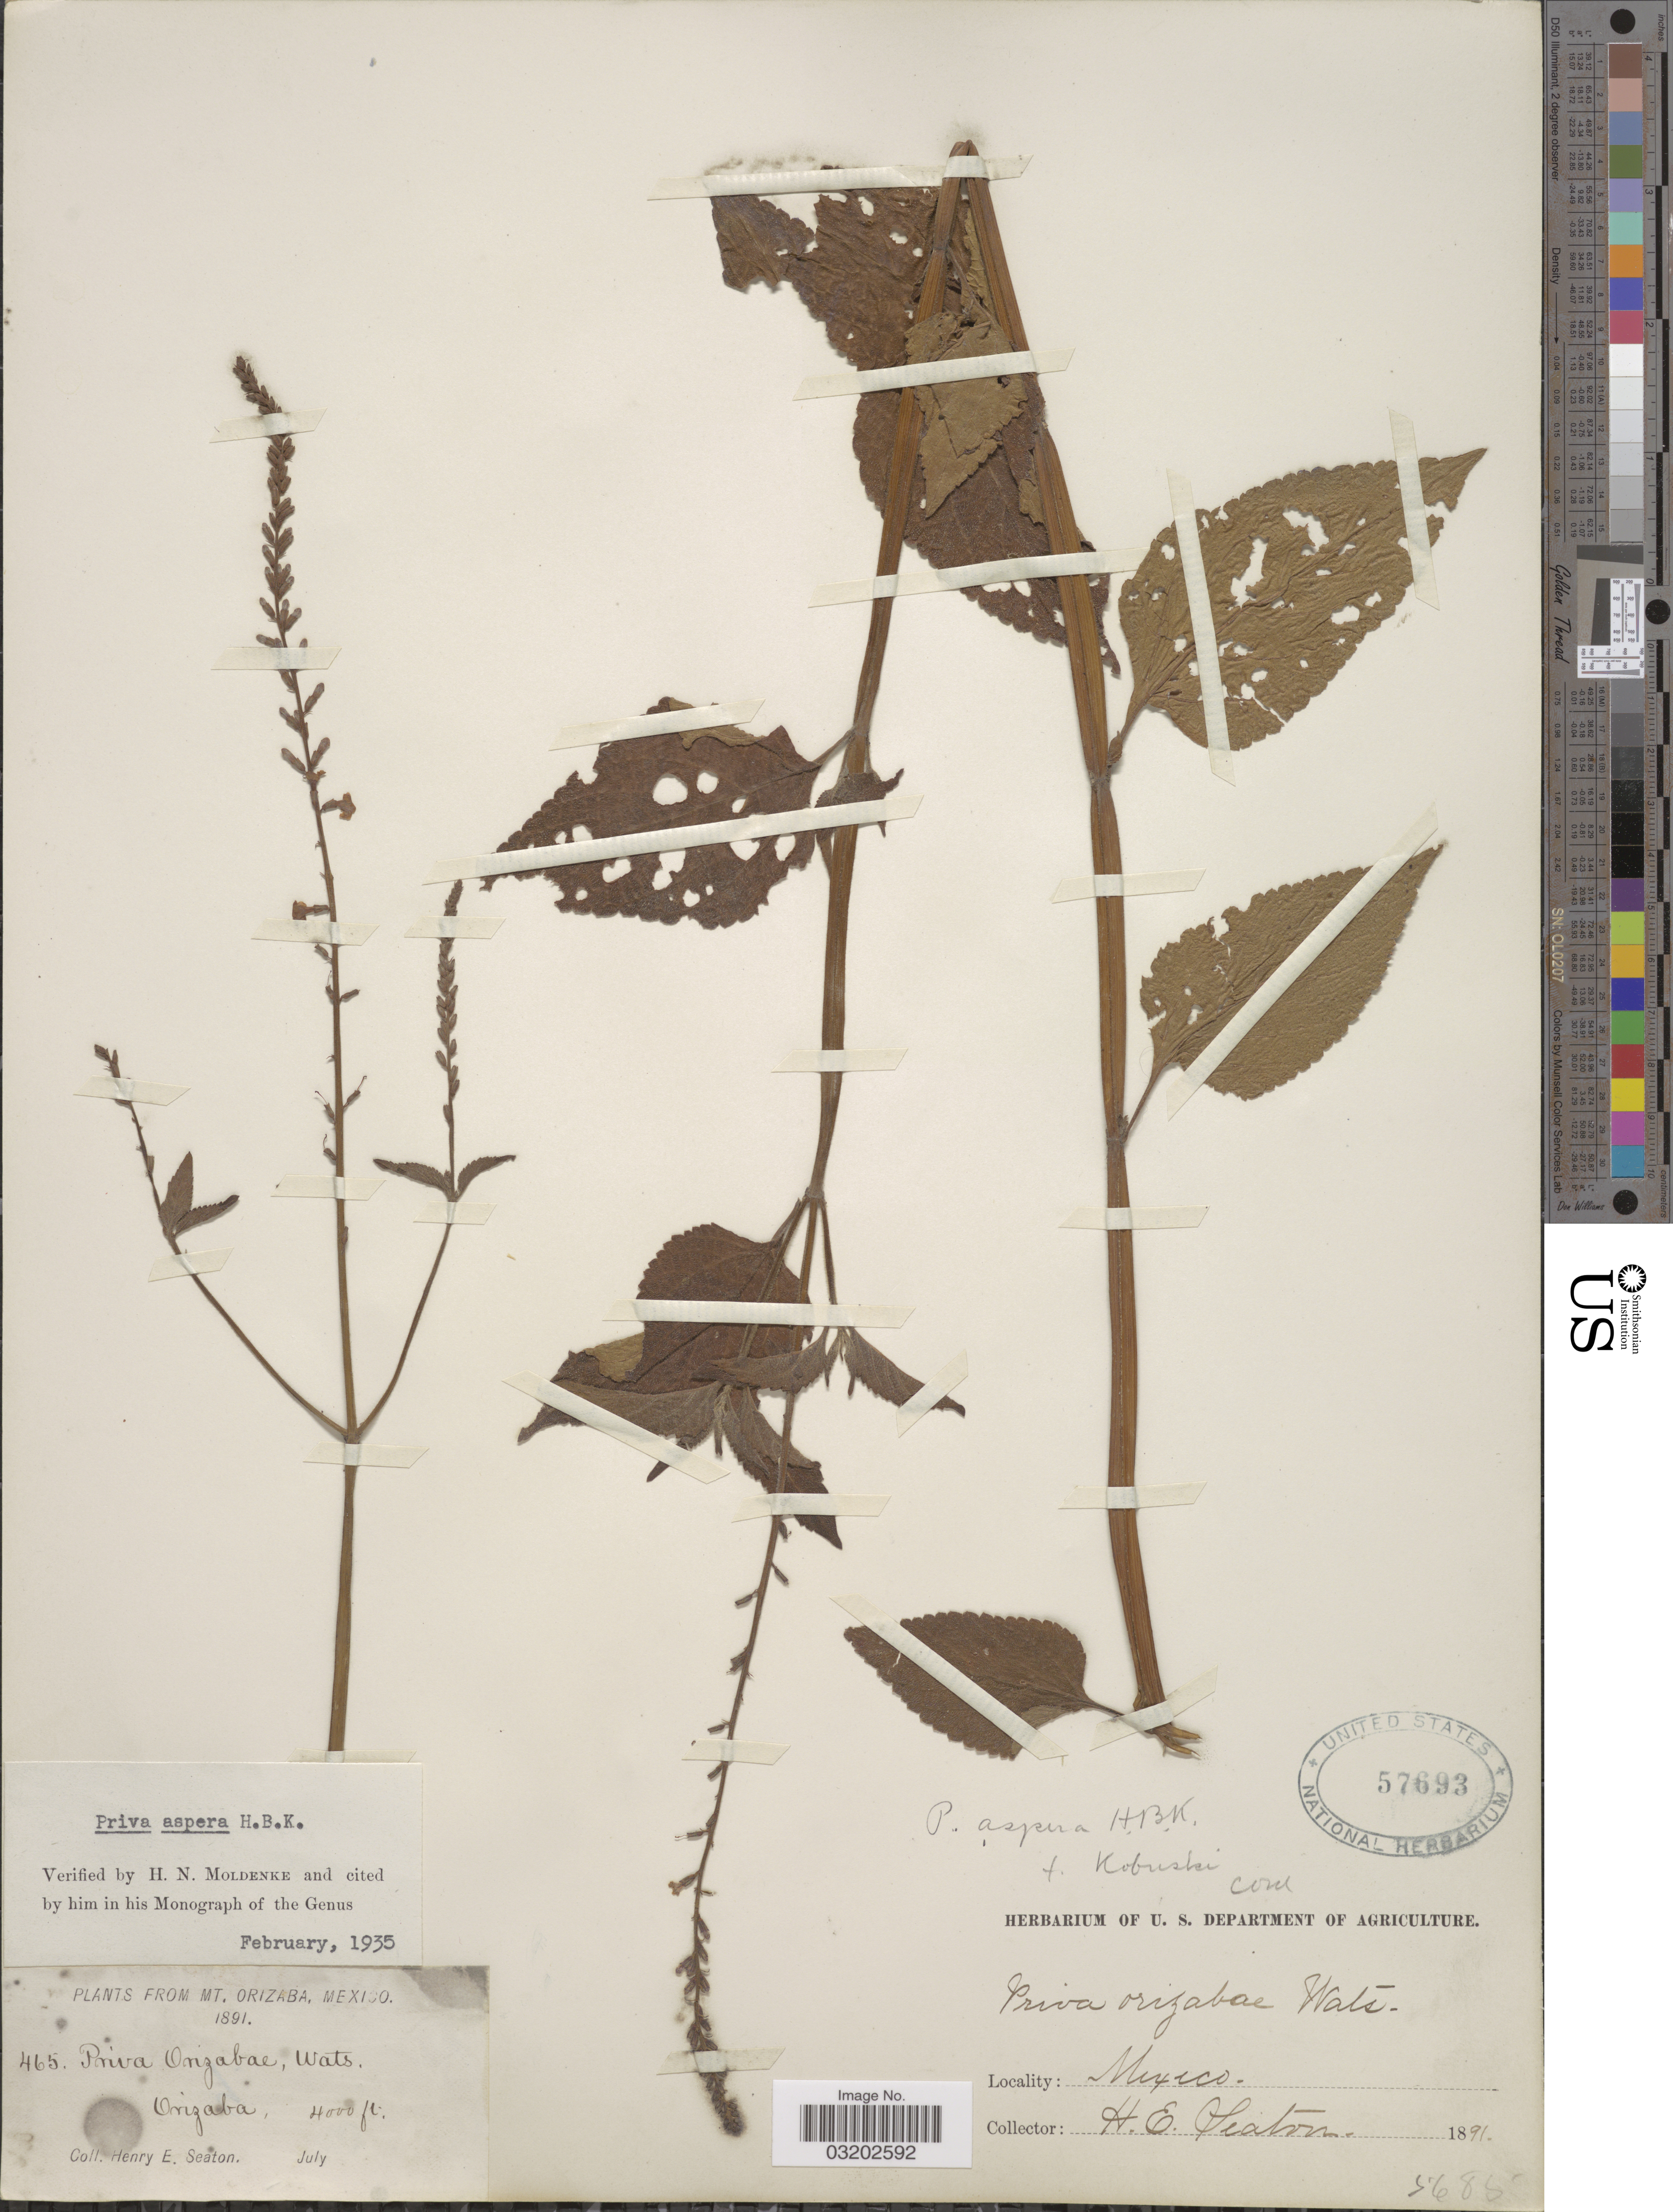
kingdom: Plantae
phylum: Tracheophyta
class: Magnoliopsida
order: Lamiales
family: Verbenaceae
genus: Priva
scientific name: Priva aspera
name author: Kunth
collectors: H. E. Seaton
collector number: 465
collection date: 1891-07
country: Mexico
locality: Mt. Orizaba, Orizaba.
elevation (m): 1219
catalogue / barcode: US 57693